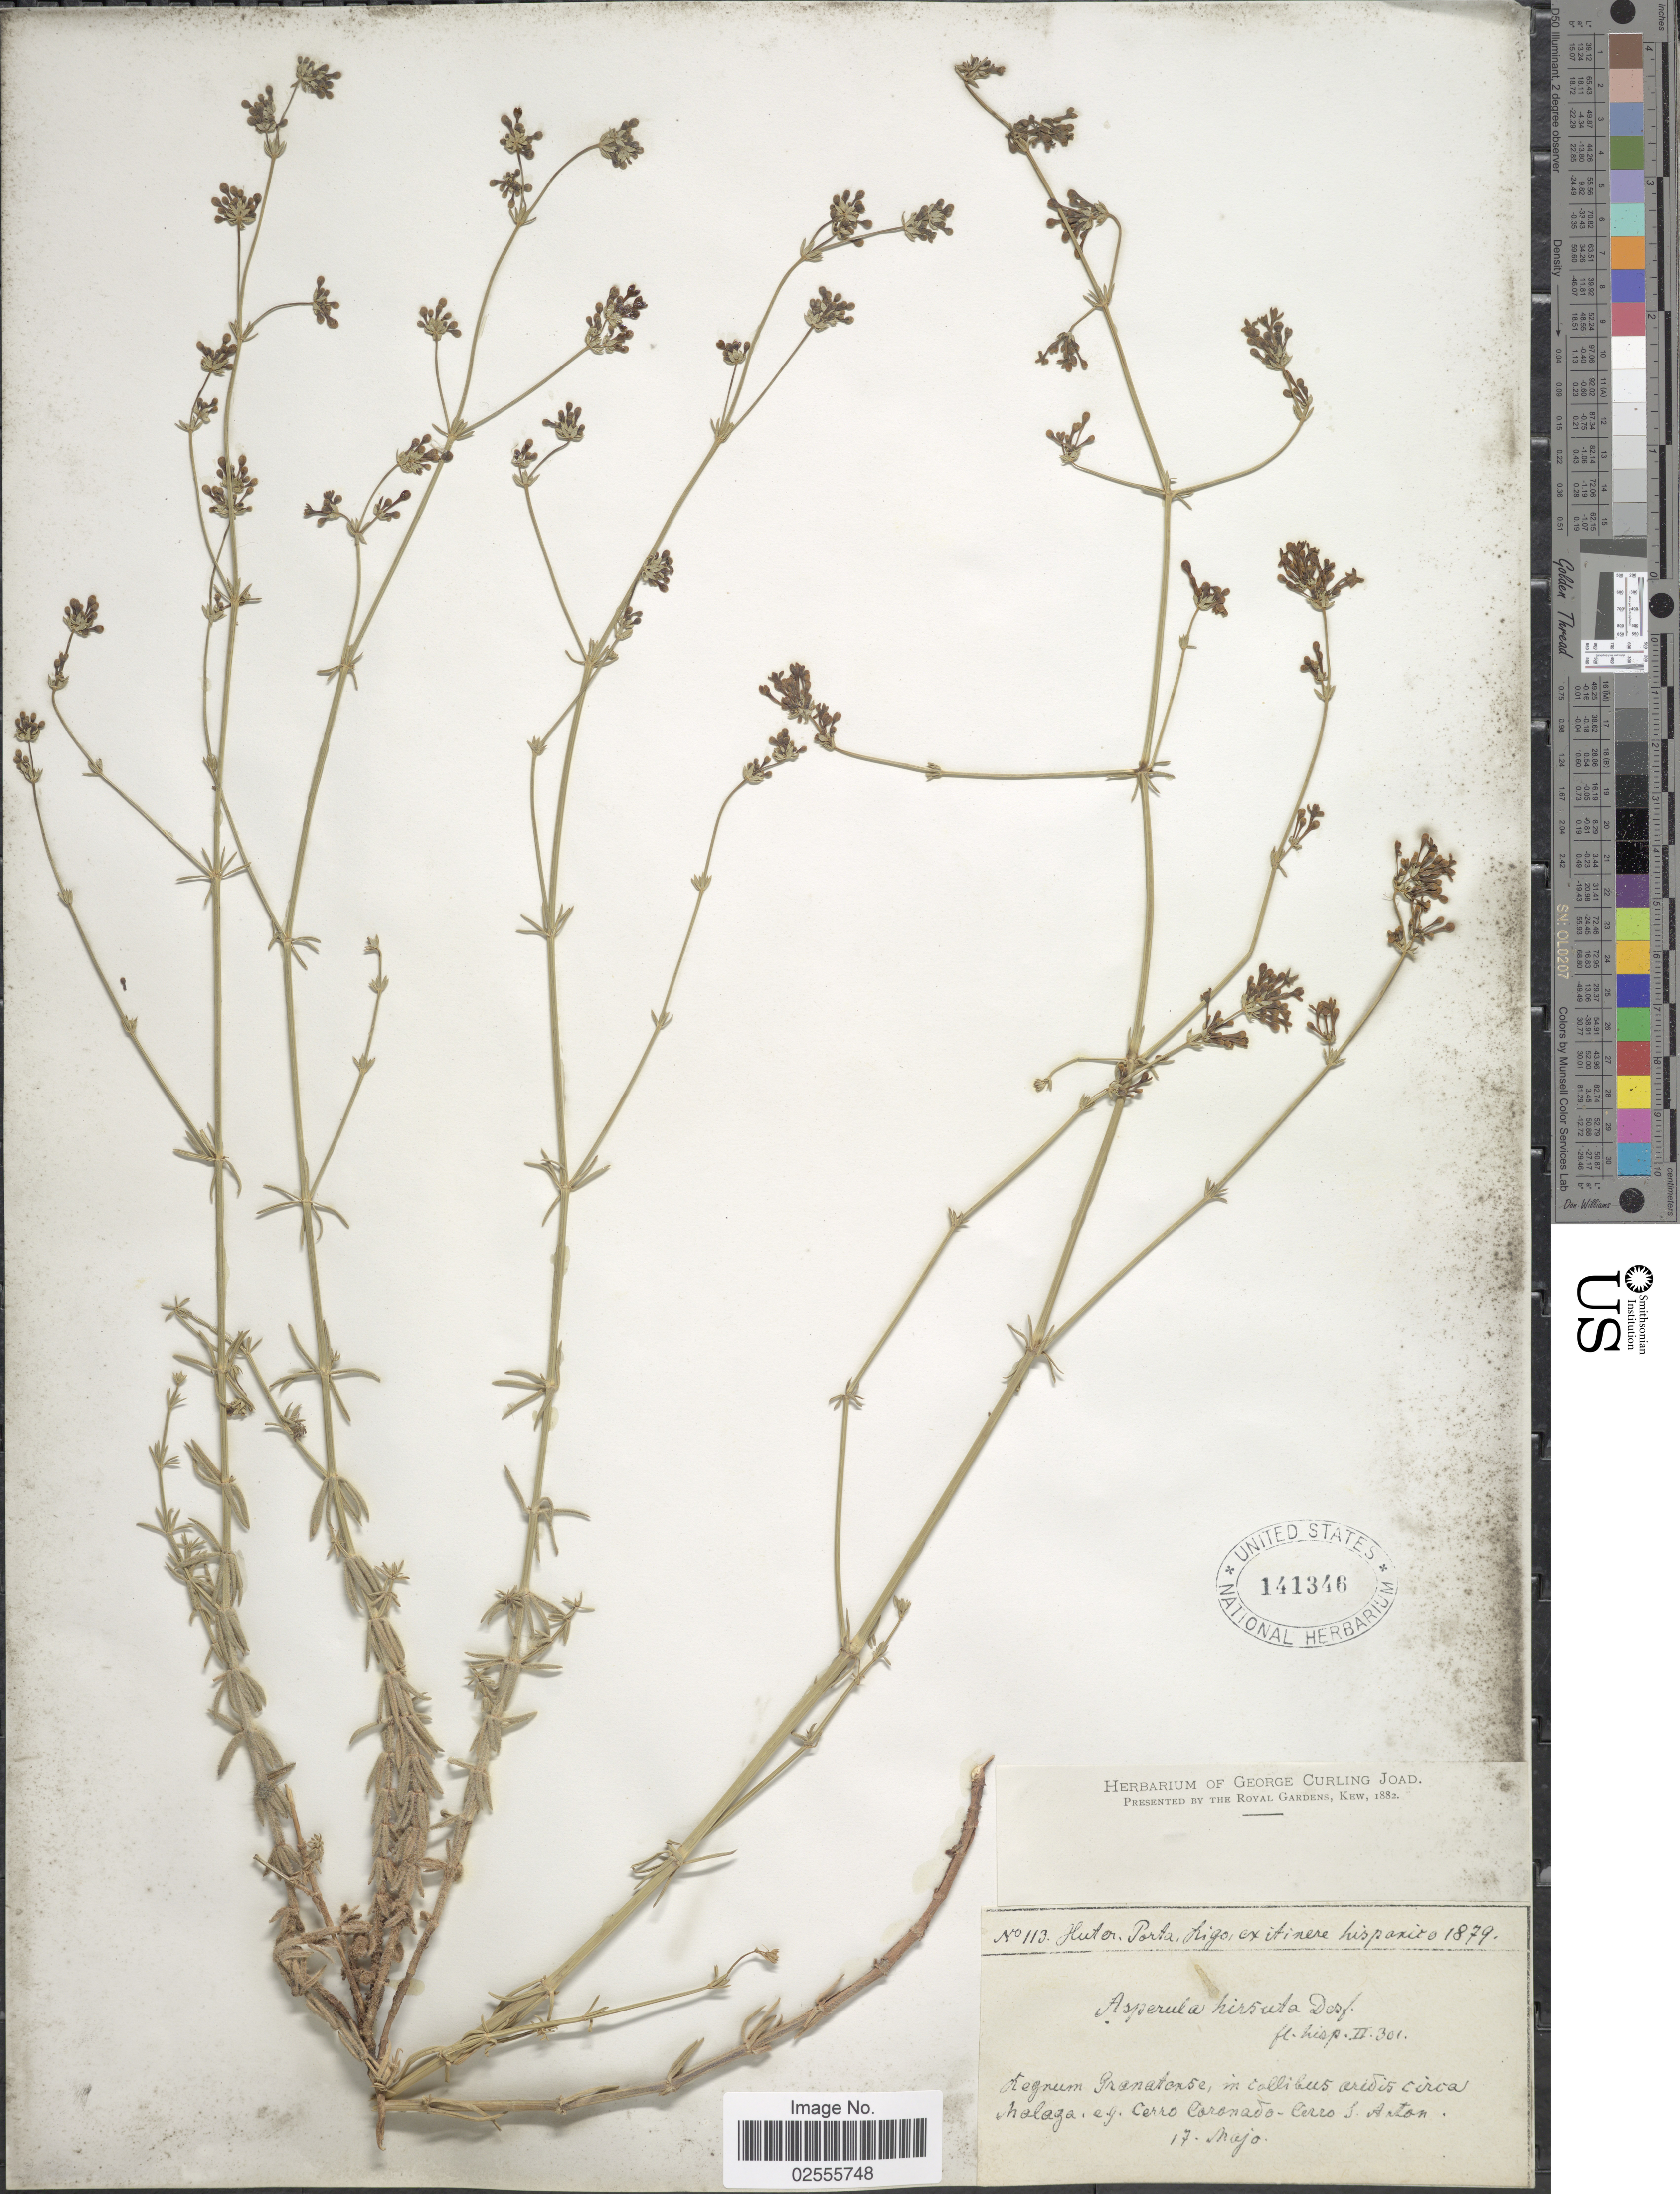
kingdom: Plantae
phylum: Tracheophyta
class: Magnoliopsida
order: Gentianales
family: Rubiaceae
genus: Asperula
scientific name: Asperula hirsuta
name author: Desf.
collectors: -. Huter, -- Porta & -- Rigo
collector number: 113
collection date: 1879-05-17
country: Spain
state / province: Andalucía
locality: Ex itinere hispanico, Regnum Granatense, in collibus aridis circa Malaga, e. g. Cerro Coronado-Cerro S. Anton.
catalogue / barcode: US 141346